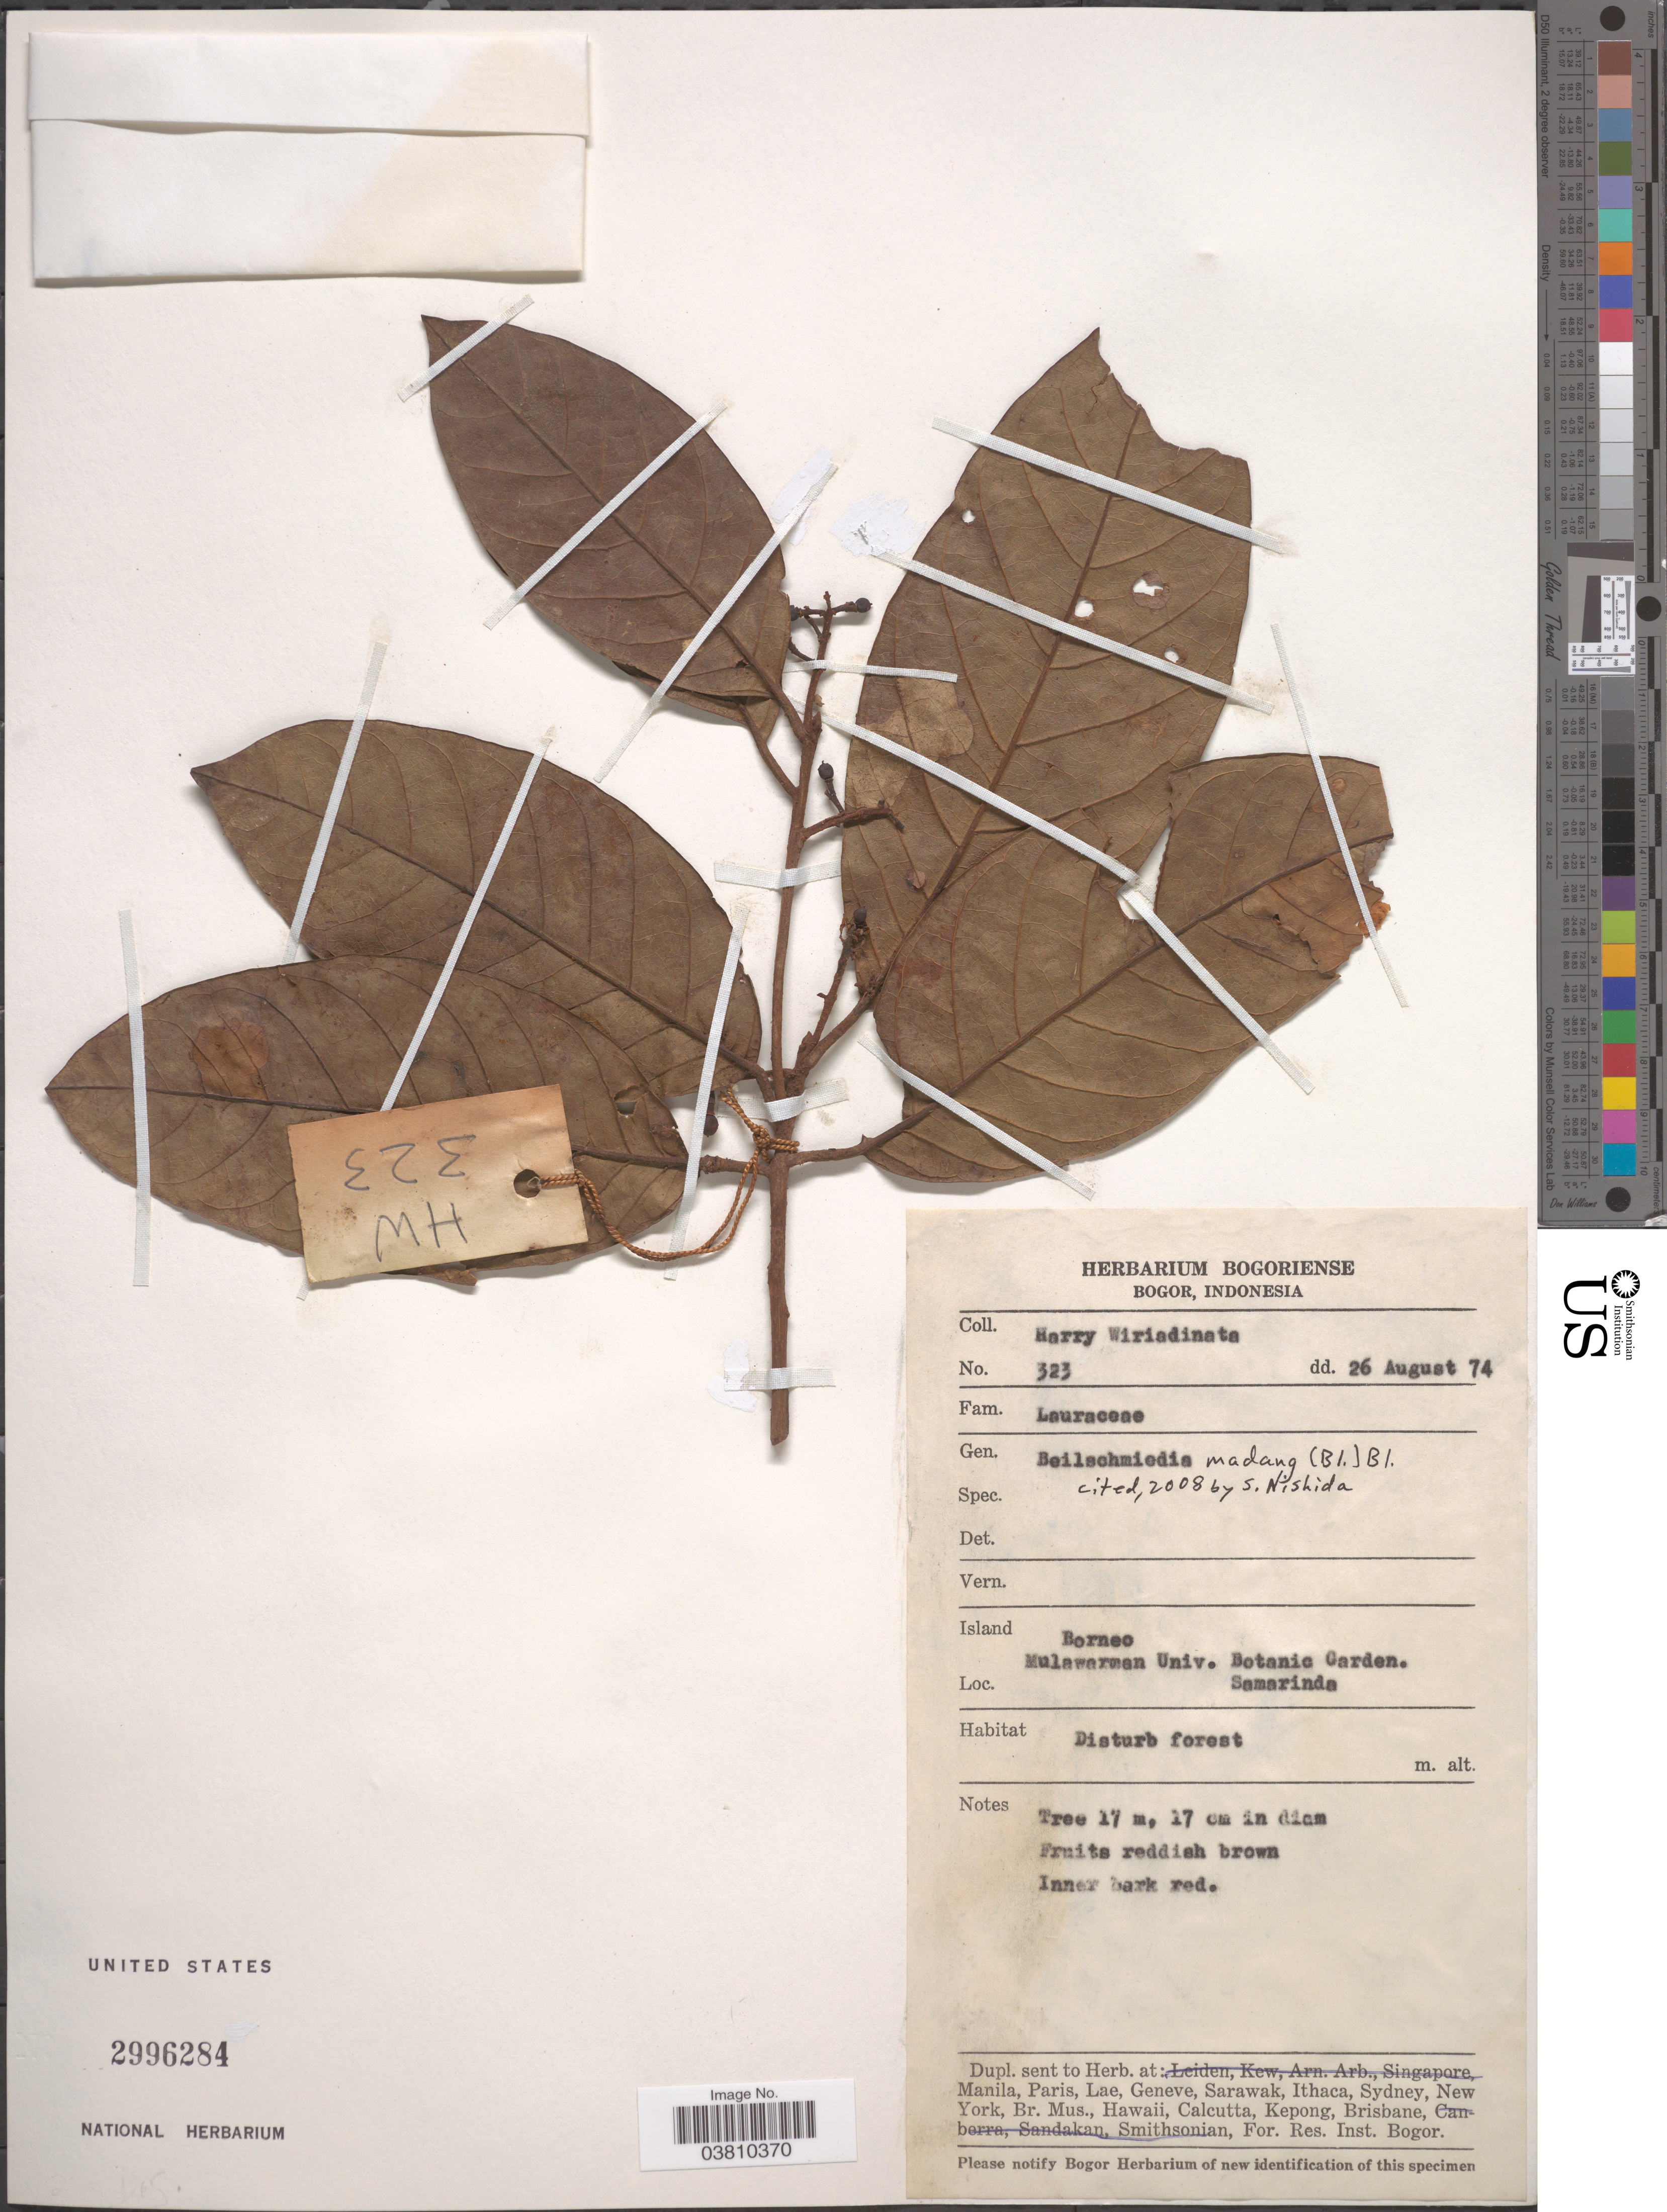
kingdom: Plantae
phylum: Tracheophyta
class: Magnoliopsida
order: Laurales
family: Lauraceae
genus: Beilschmiedia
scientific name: Beilschmiedia madang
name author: Blume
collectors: H. Wiriadinata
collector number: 323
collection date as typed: Transcribed d/m/y: 26/8/74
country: Indonesia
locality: Island Borneo. Mulawarman Univ. Botanic Garden. Samarinda.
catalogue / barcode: US 2996284